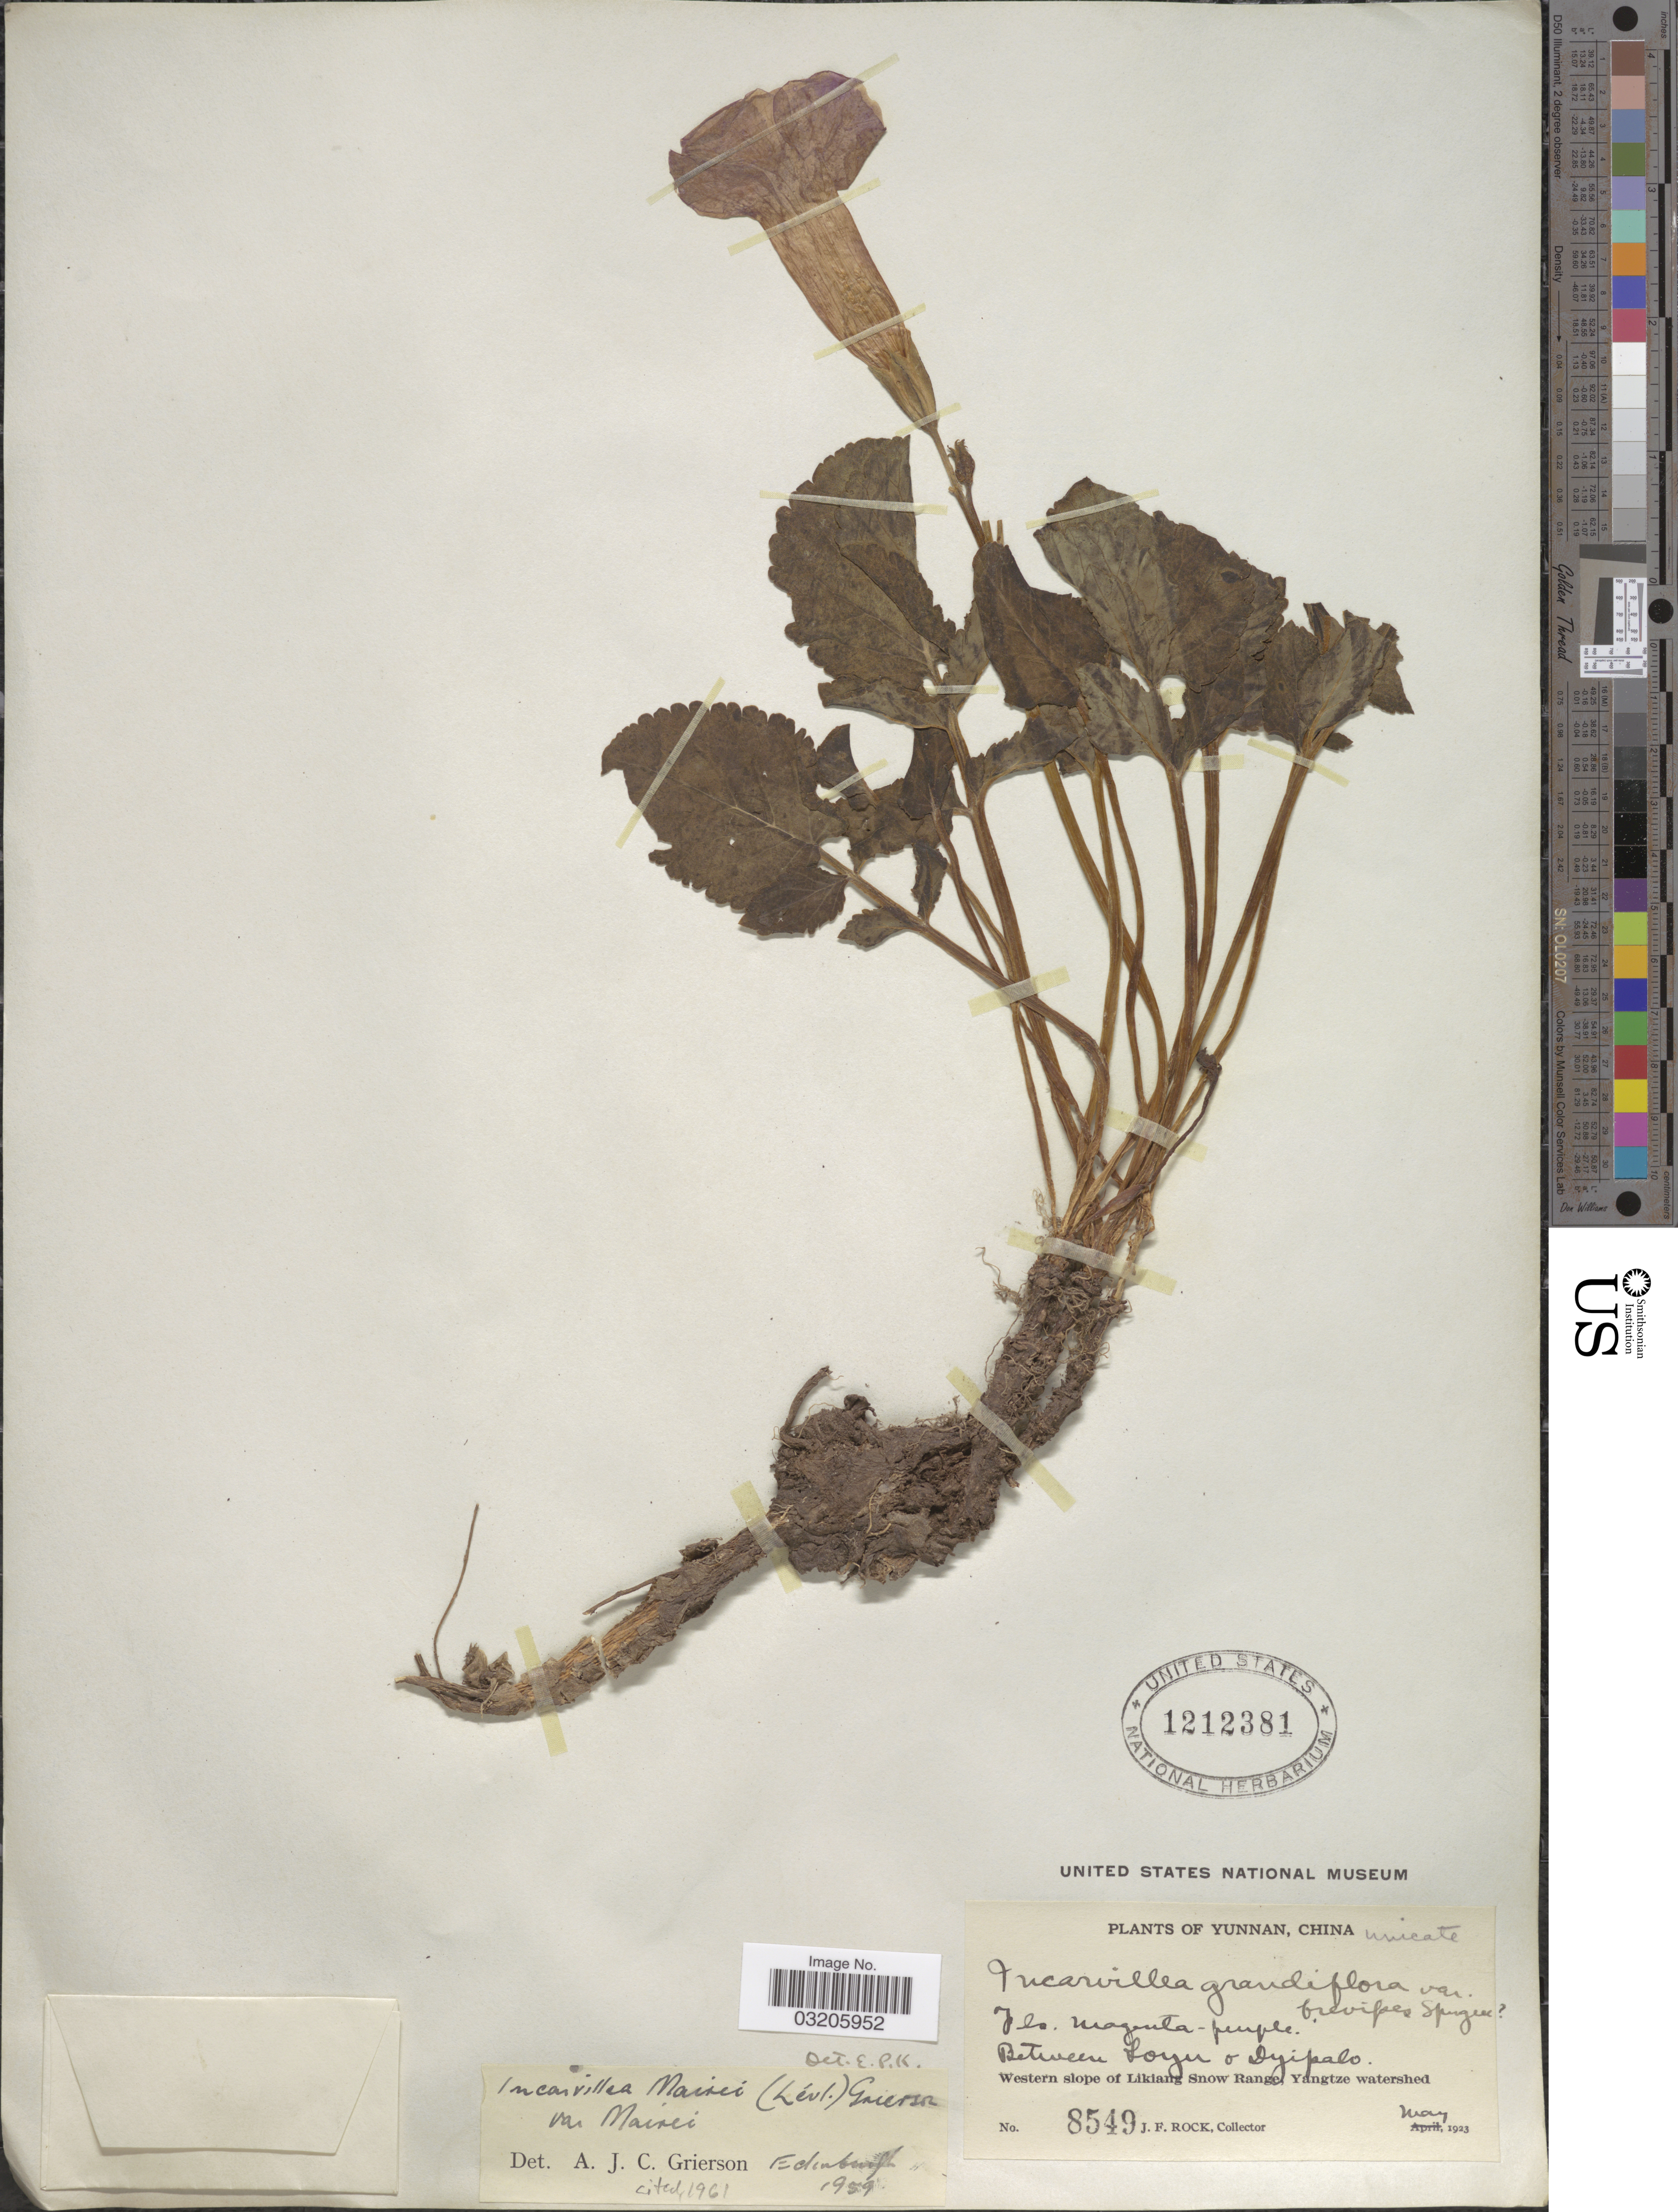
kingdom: Plantae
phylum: Tracheophyta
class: Magnoliopsida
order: Lamiales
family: Bignoniaceae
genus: Incarvillea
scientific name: Incarvillea mairei var. mairei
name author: (H. Lév.) Grierson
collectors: J. Rock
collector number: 8549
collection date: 1923-05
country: China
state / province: Yunnan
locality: Between Loyu & Dyipalo. Western slope of Likiang Snow Range, Yangtze watershed.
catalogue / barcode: US 1212381